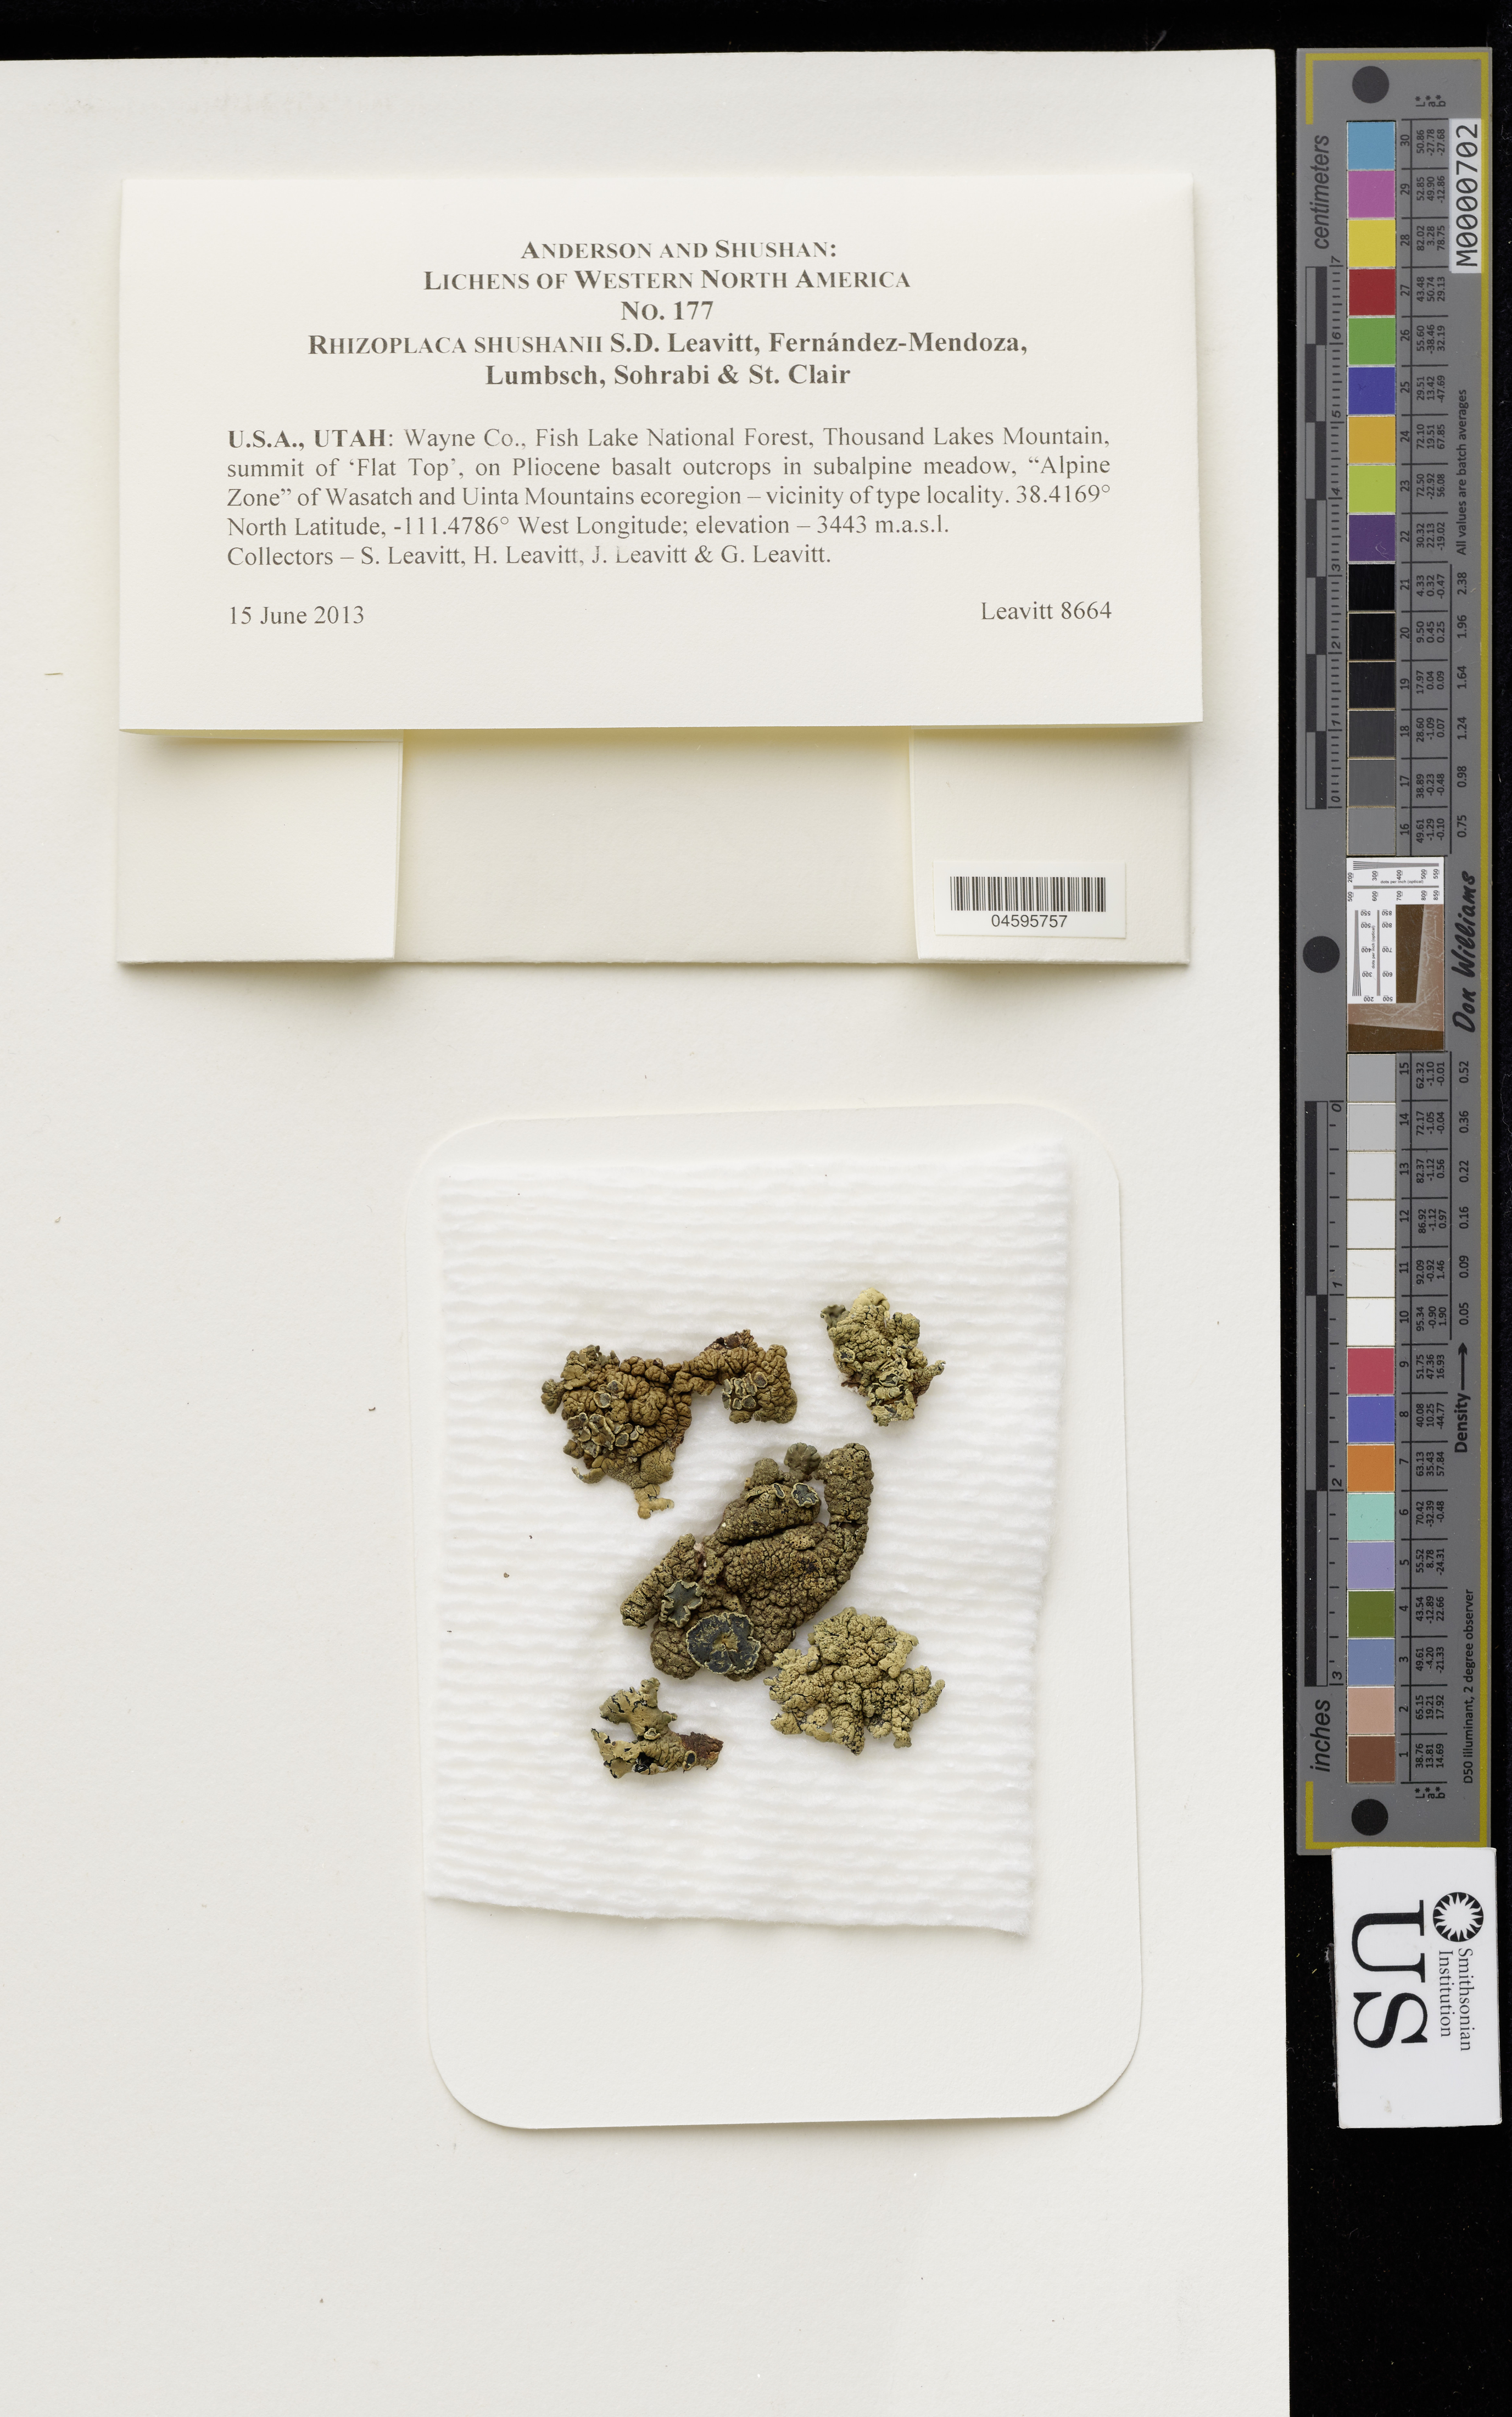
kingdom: Fungi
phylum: Ascomycota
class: Lecanoromycetes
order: Lecanorales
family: Lecanoraceae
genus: Rhizoplaca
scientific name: Rhizoplaca shushanii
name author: S.D. Leav. et al.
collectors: S. Leavitt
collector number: Leavitt 8664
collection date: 2013-06-15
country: United States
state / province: Utah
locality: Western North America. Wayne Co., Fish Lake National Forest, Thousand Lakes Mountain, summit of 'Flat Top', on Pliocene basalt outcrops in subalpine meadow, "Alpine Zone" of Wasatch and Uinta Mountains ecoregion - vicinity of type locality.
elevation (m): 3443